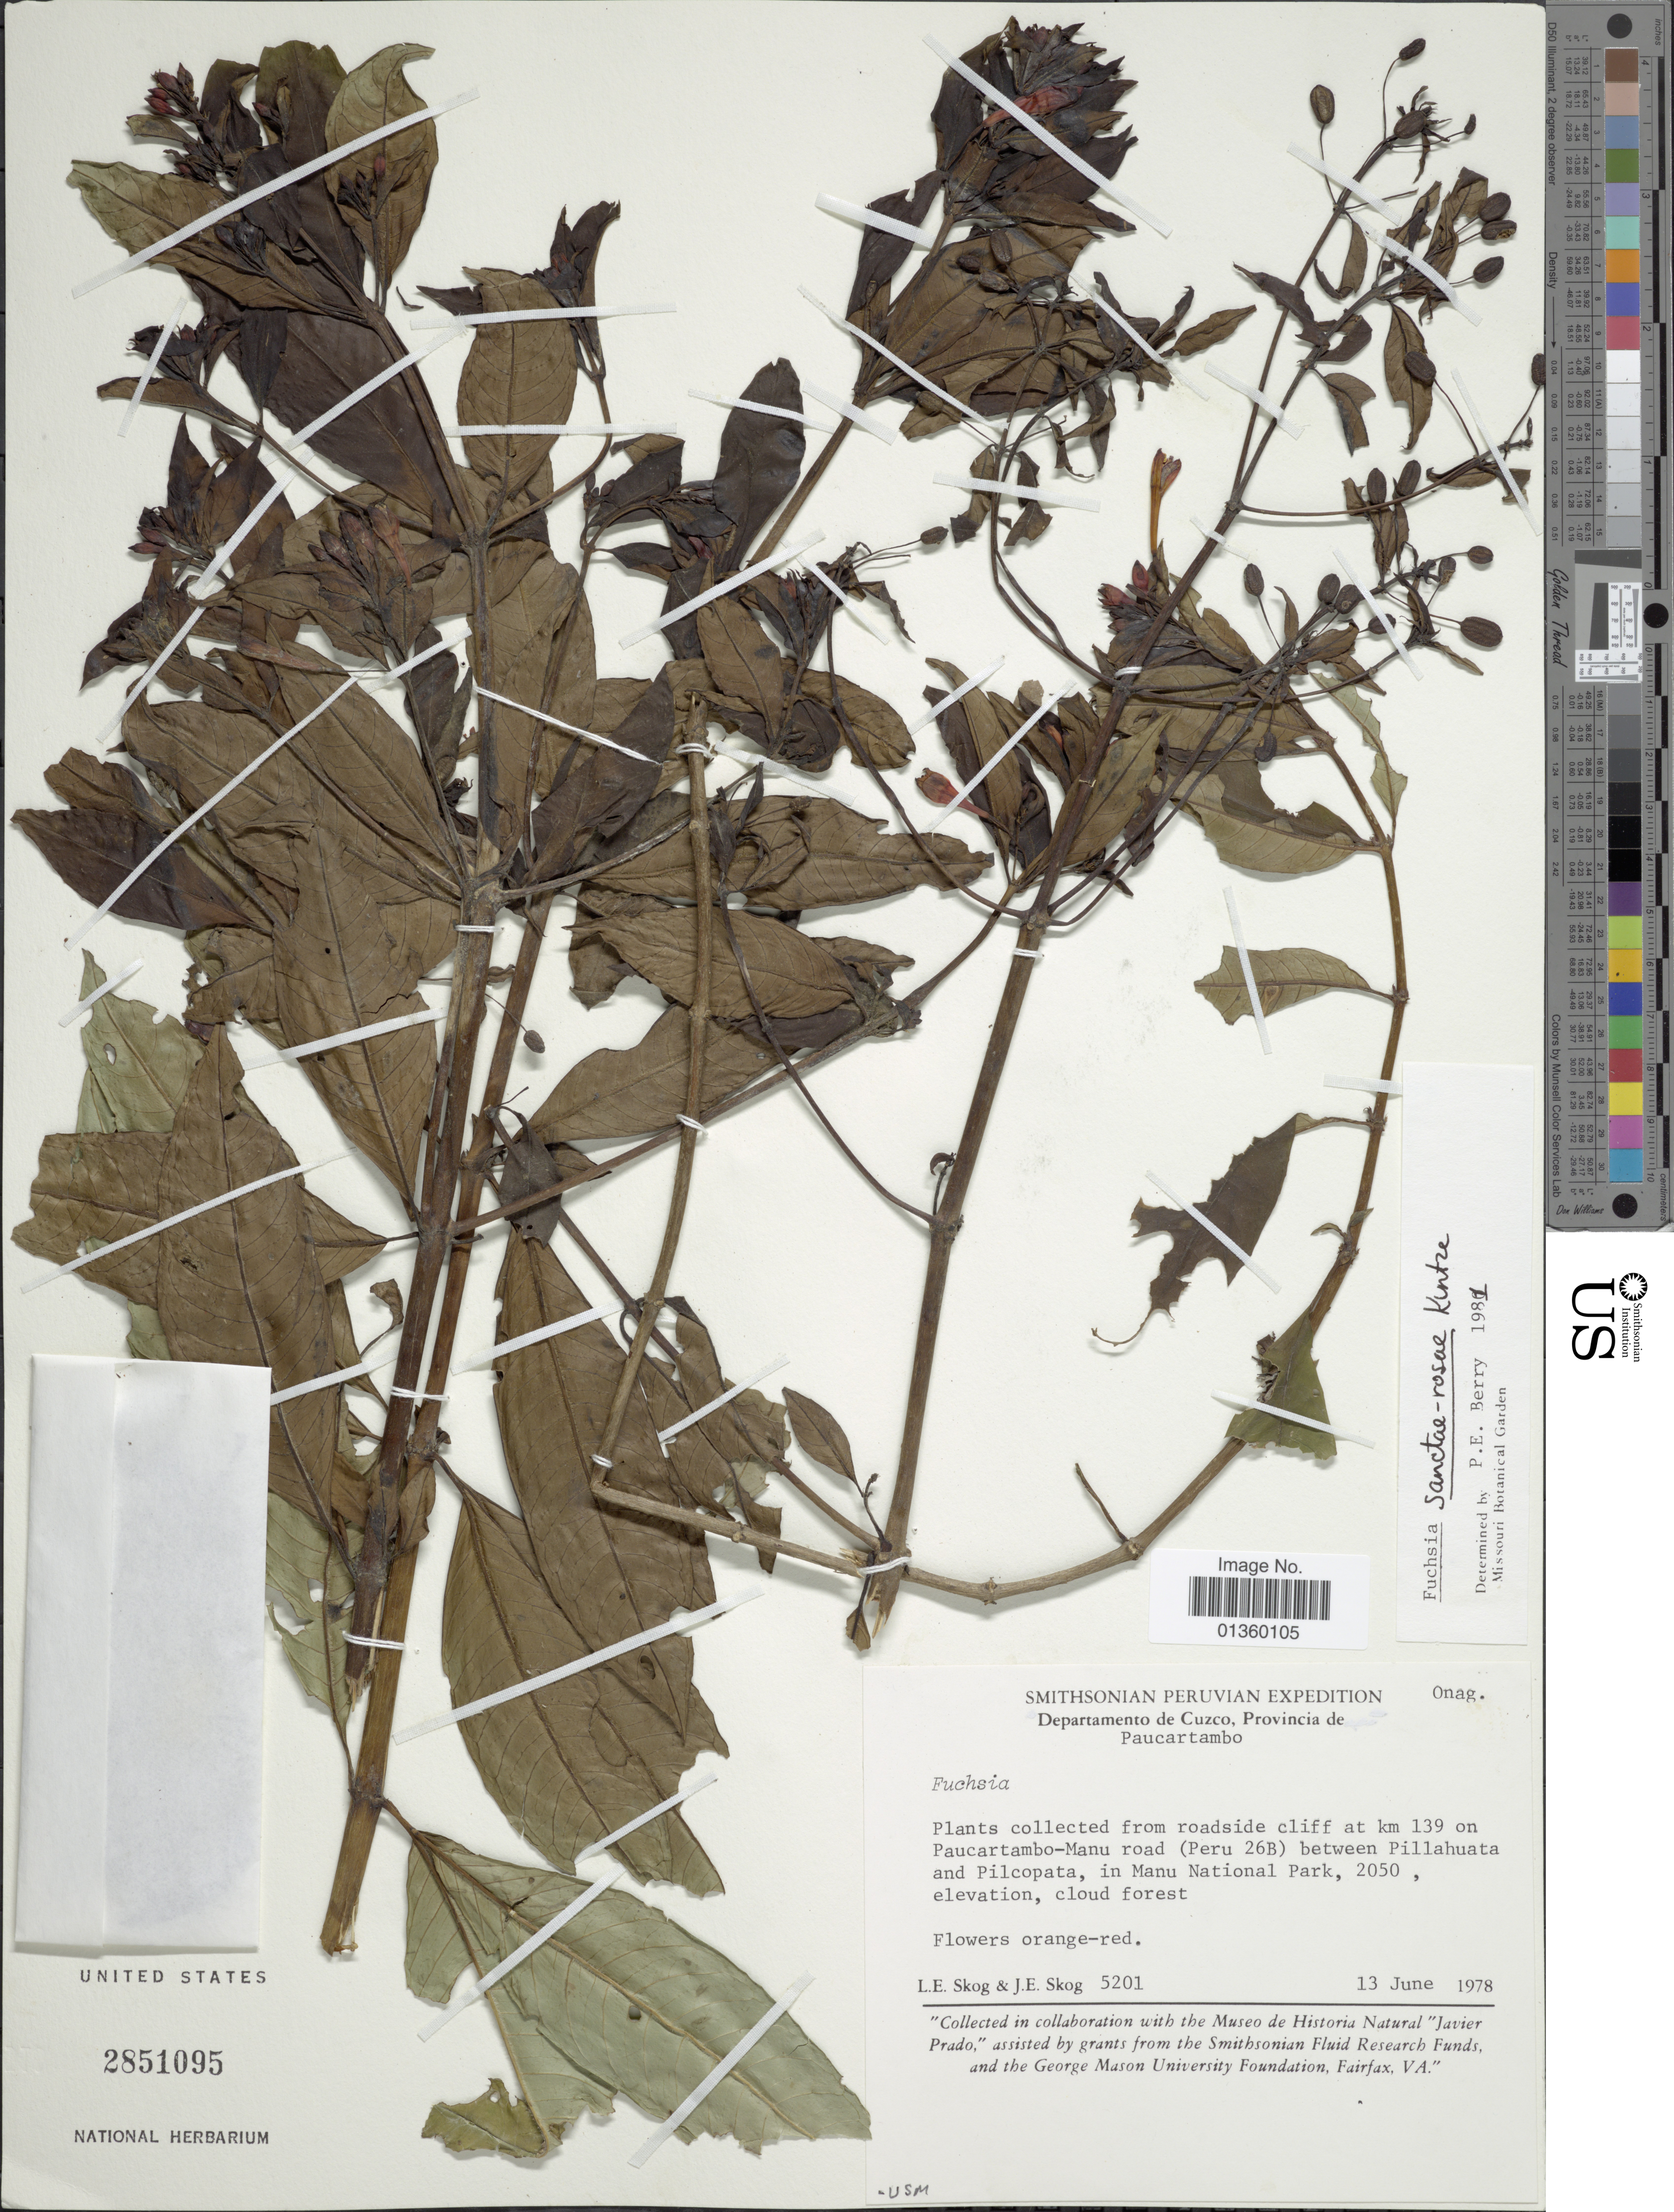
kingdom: Plantae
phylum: Tracheophyta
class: Magnoliopsida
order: Myrtales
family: Onagraceae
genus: Fuchsia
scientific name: Fuchsia sanctae-rosae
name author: Kuntze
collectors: L. E. Skog & J. E. Skog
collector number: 5201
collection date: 1978-06-13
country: Peru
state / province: Cusco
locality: Provincia de Paucartambo, roadside cliff at km 139 on Paucartambo-Manu road (Peru 26B) between Pillahuata and Pilcopata, in Manu National Park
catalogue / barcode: US 2851095